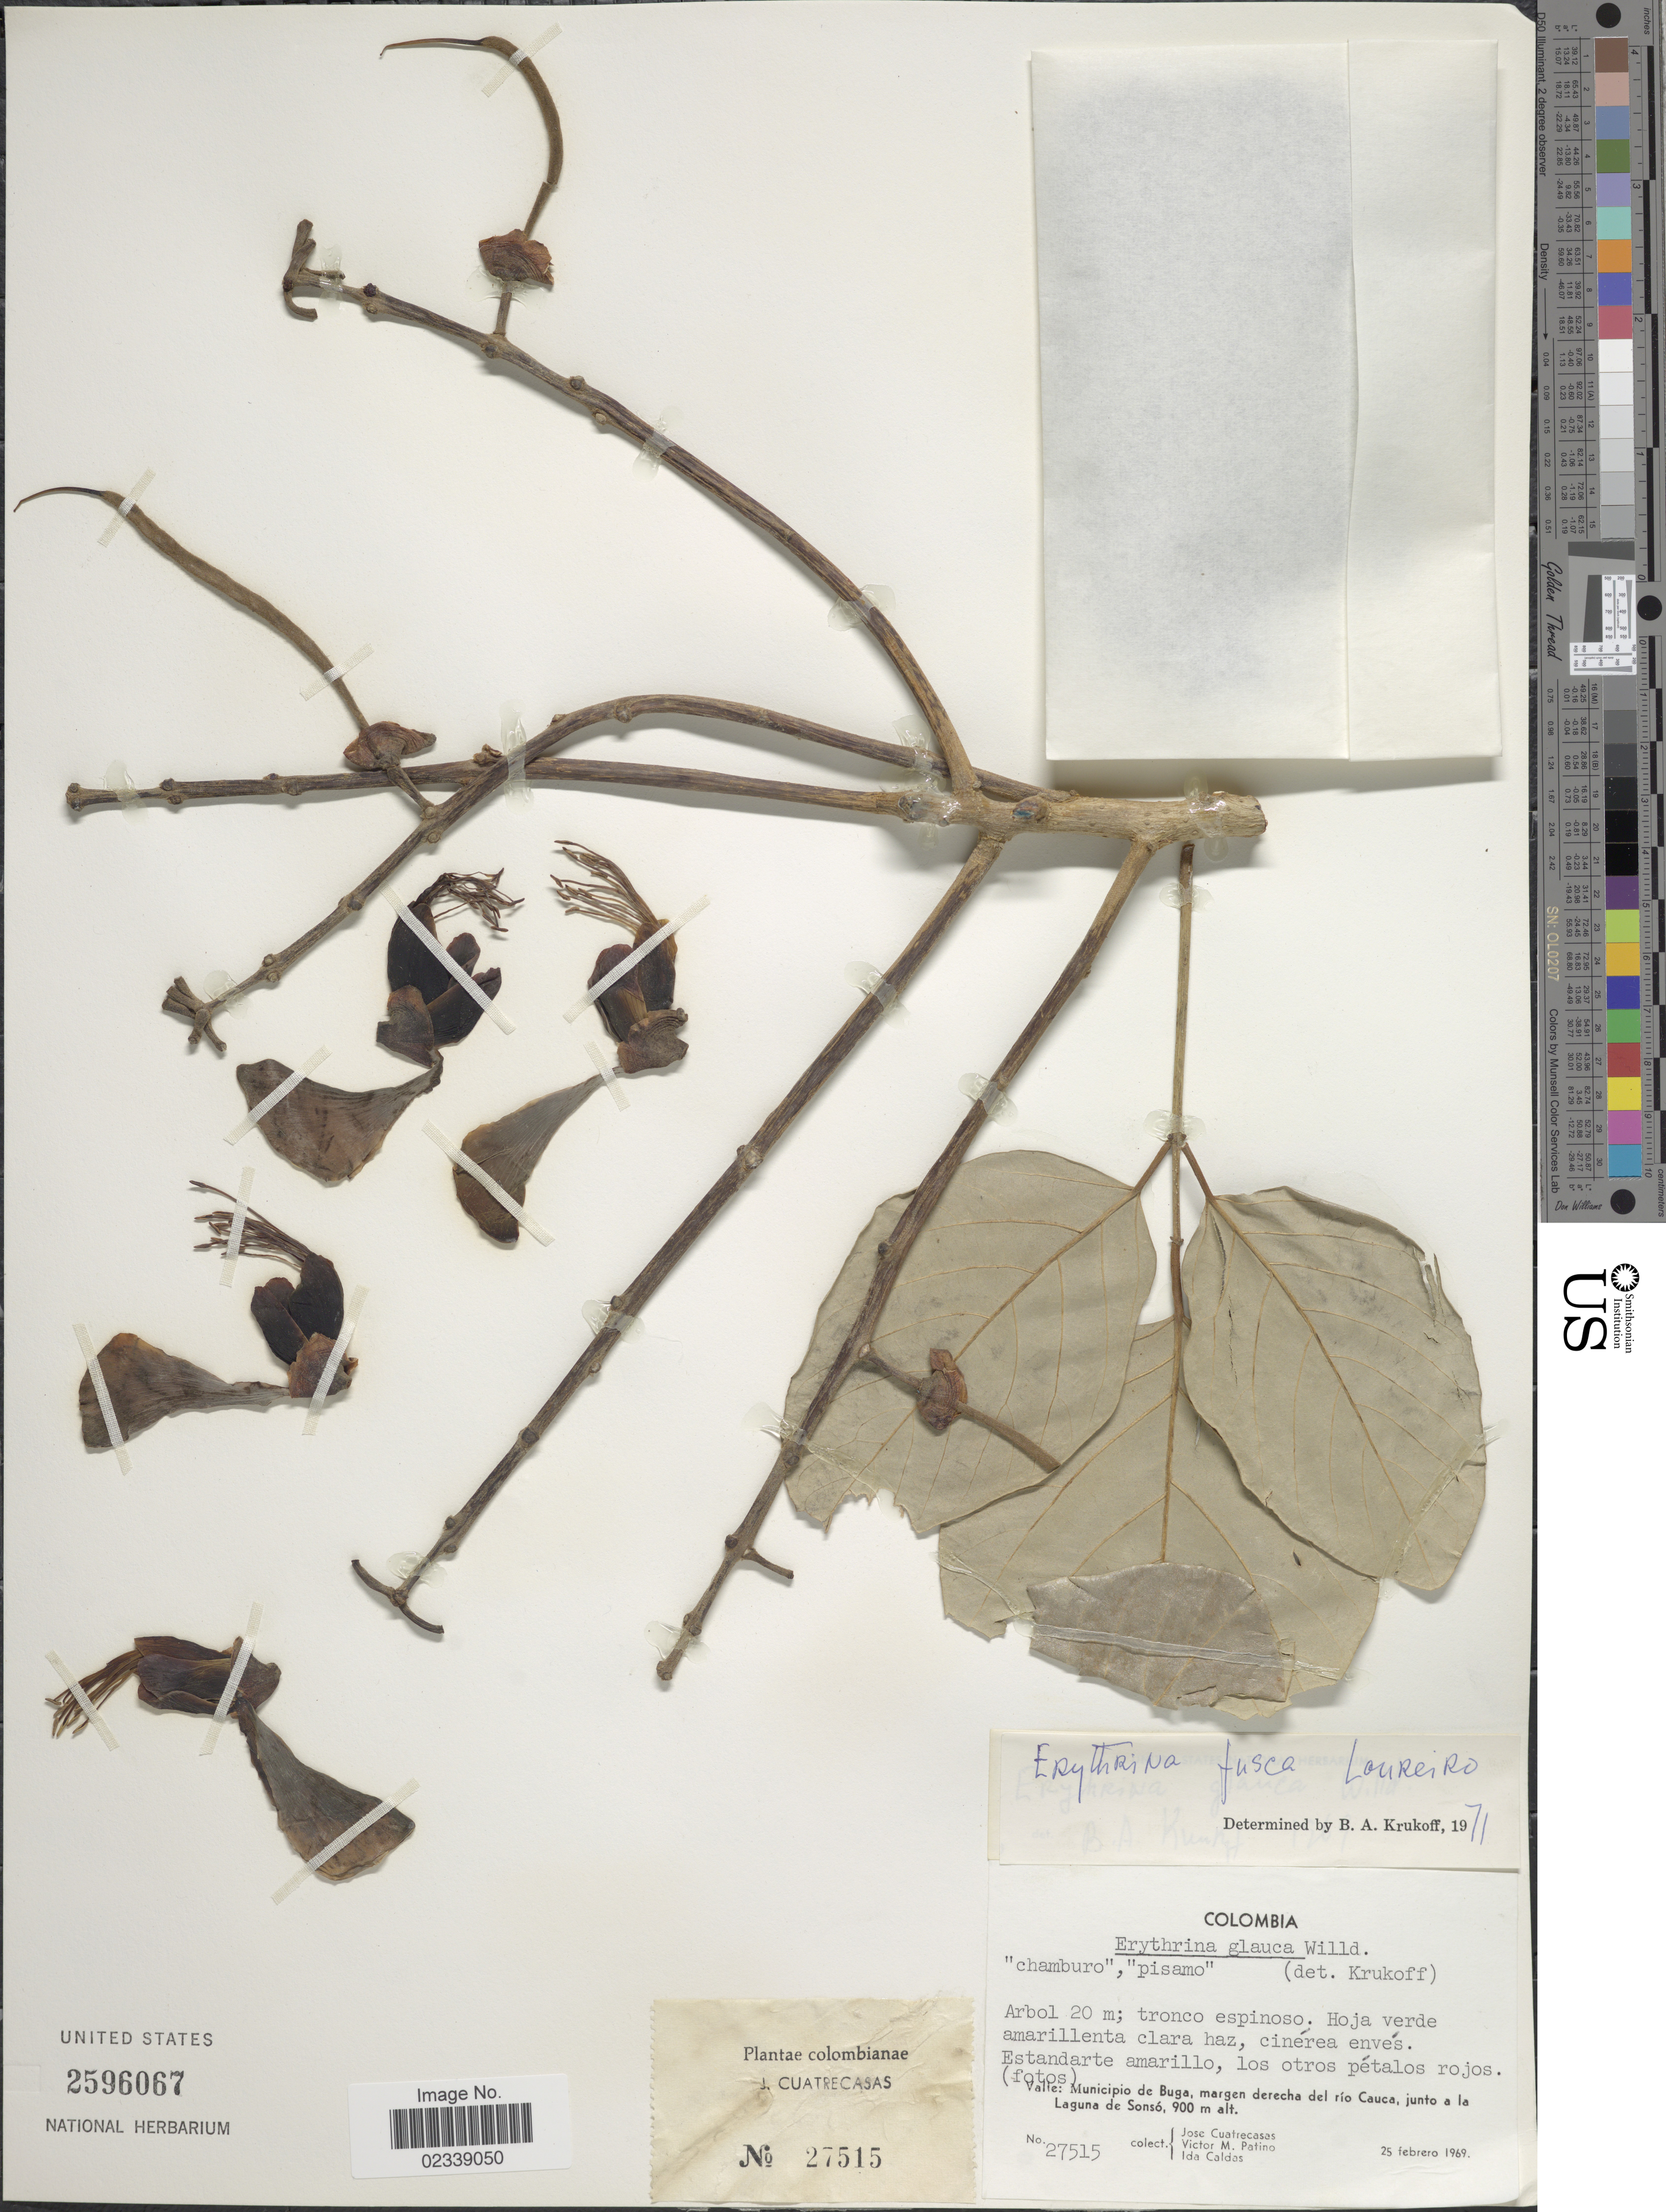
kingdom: Plantae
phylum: Tracheophyta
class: Magnoliopsida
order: Fabales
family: Fabaceae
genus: Erythrina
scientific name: Erythrina fusca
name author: Lour.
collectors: J. Cuatrecasas, V. M. Patiño & I. Caldas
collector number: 27515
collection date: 1969-02-25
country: Colombia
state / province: Valle del Cauca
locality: Valle: Municipio de Buga, margen derecha del rio Cauca, junto a la Laguna de Sonso.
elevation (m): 900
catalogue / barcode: US 2596067